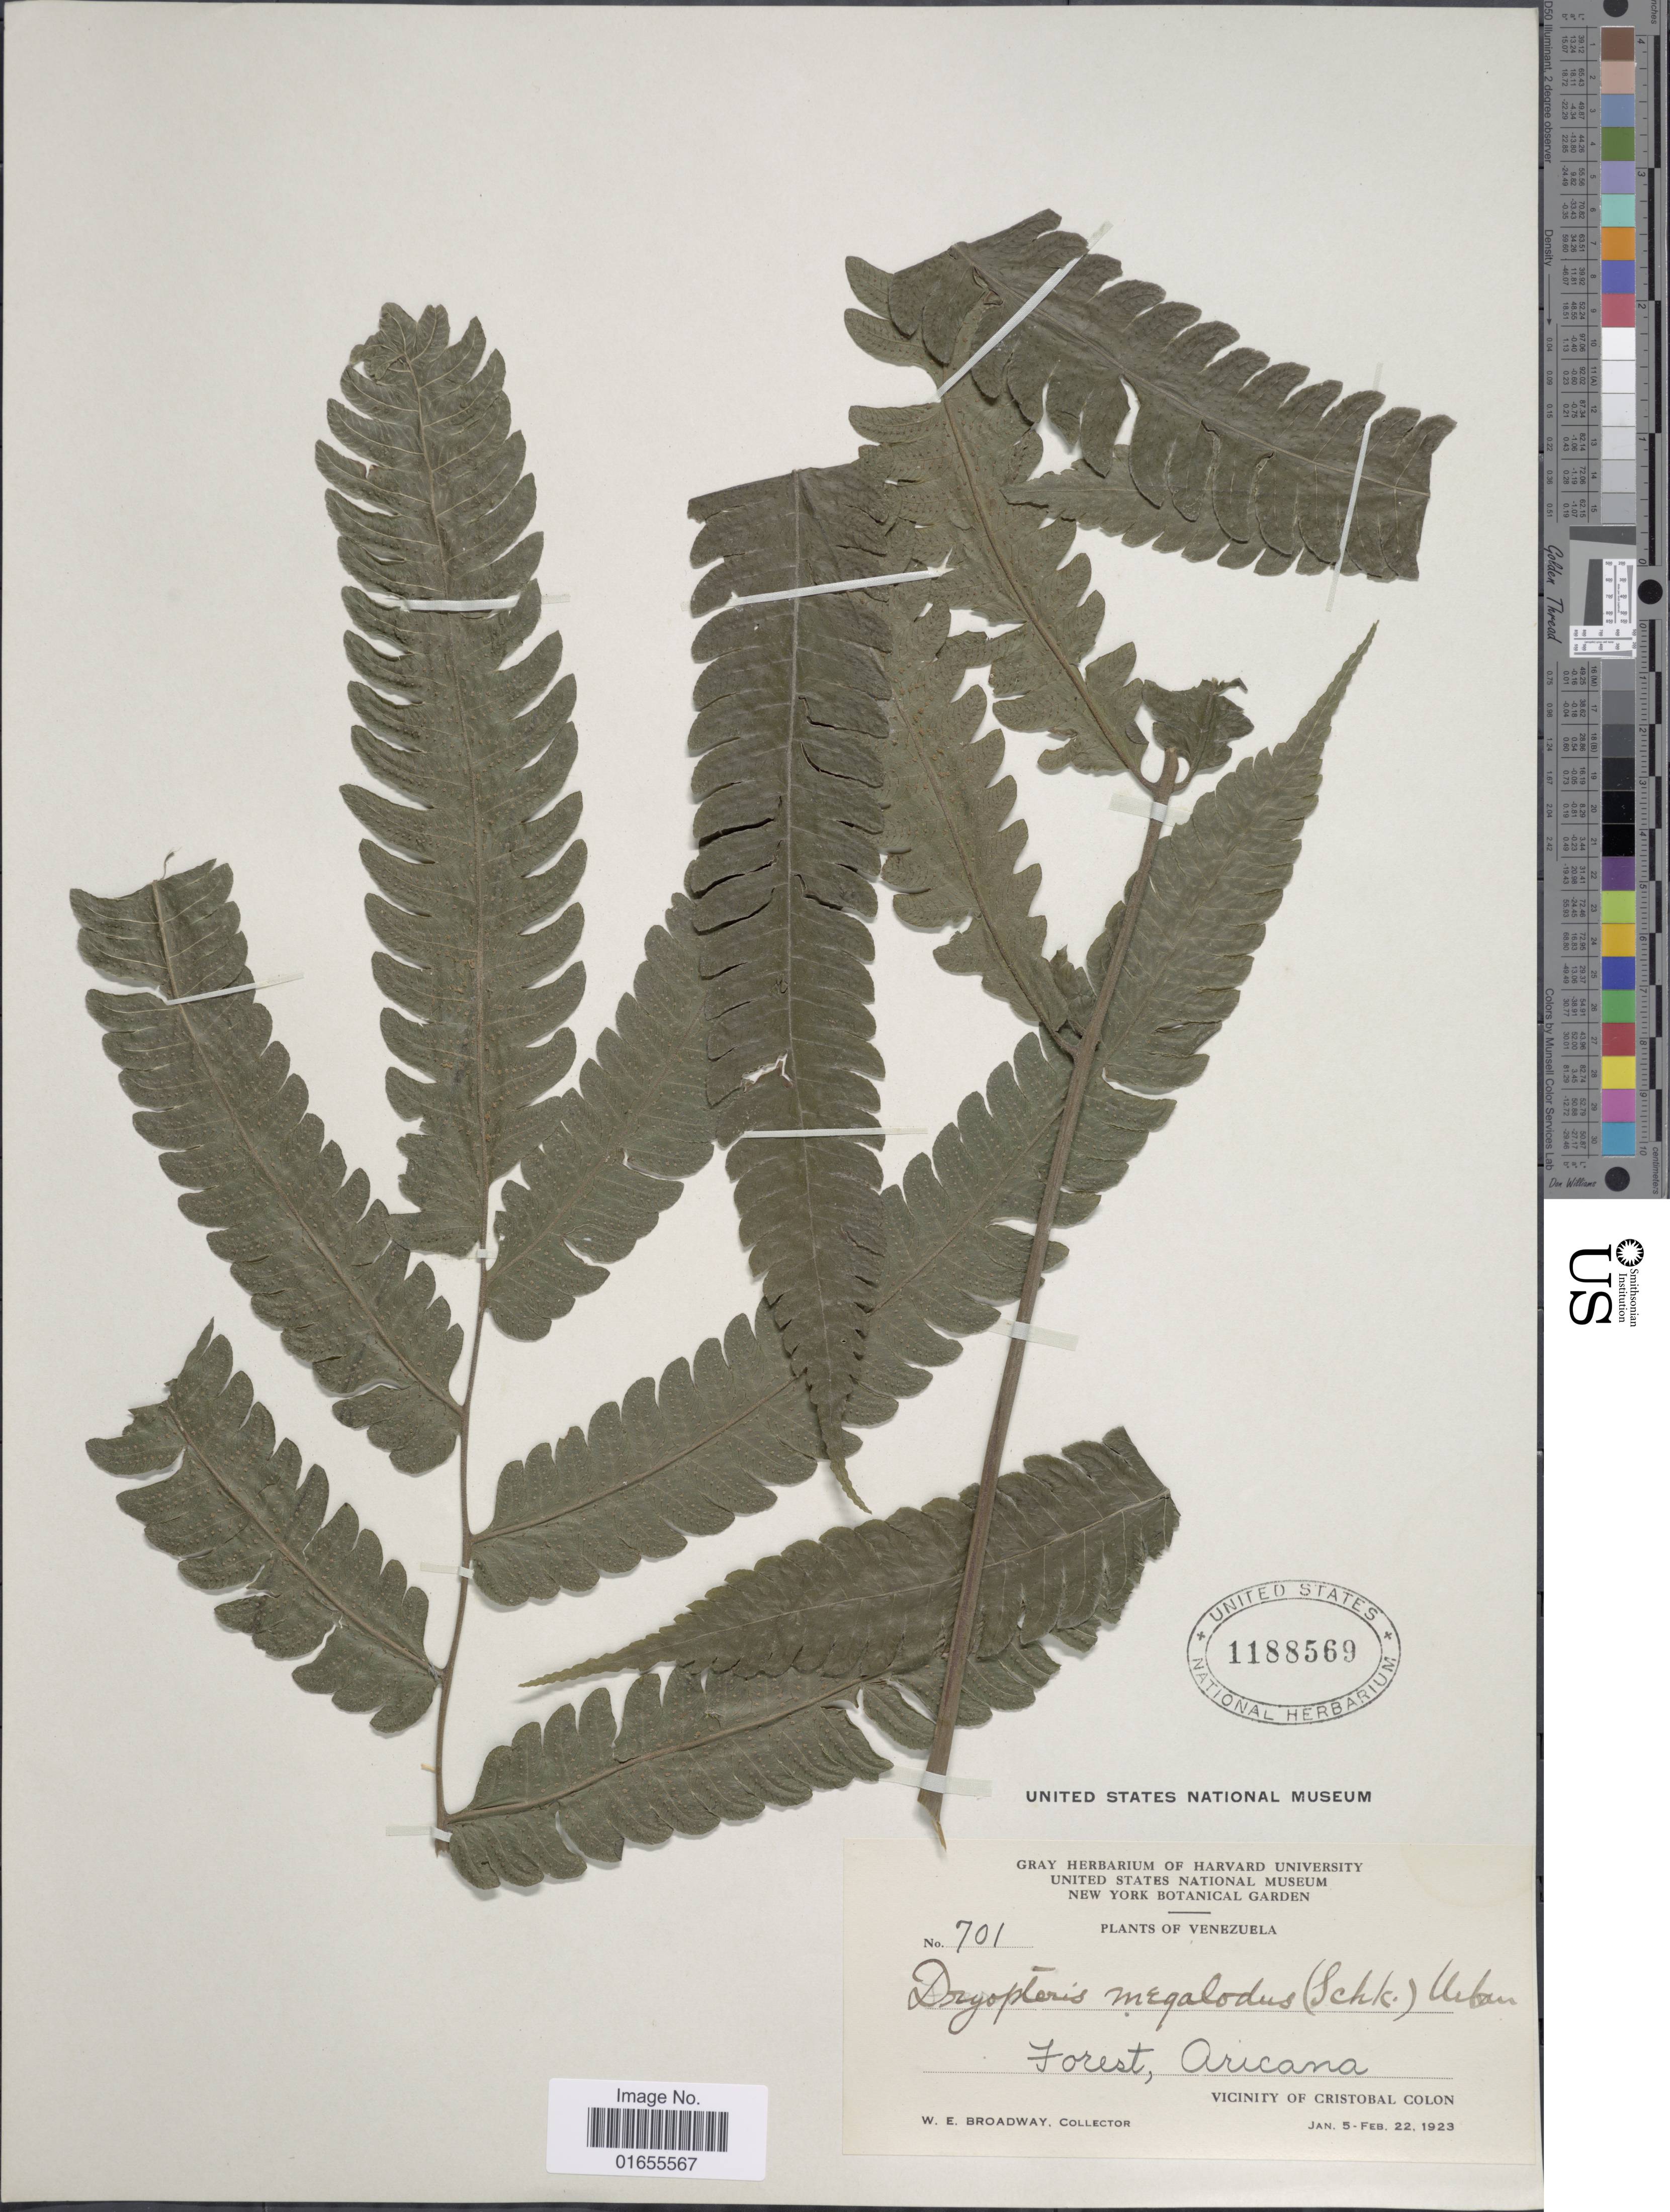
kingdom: Plantae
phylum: Tracheophyta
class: Polypodiopsida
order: Polypodiales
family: Thelypteridaceae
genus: Goniopteris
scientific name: Goniopteris pennata (Poir.) comb. nov., ined 2015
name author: (Poir.)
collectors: W. E. Broadway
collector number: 701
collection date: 1923-01-05/1923-02-22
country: Venezuela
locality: Forest, Aricana, vicinity of Cristobal Colon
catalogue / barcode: US 1188569